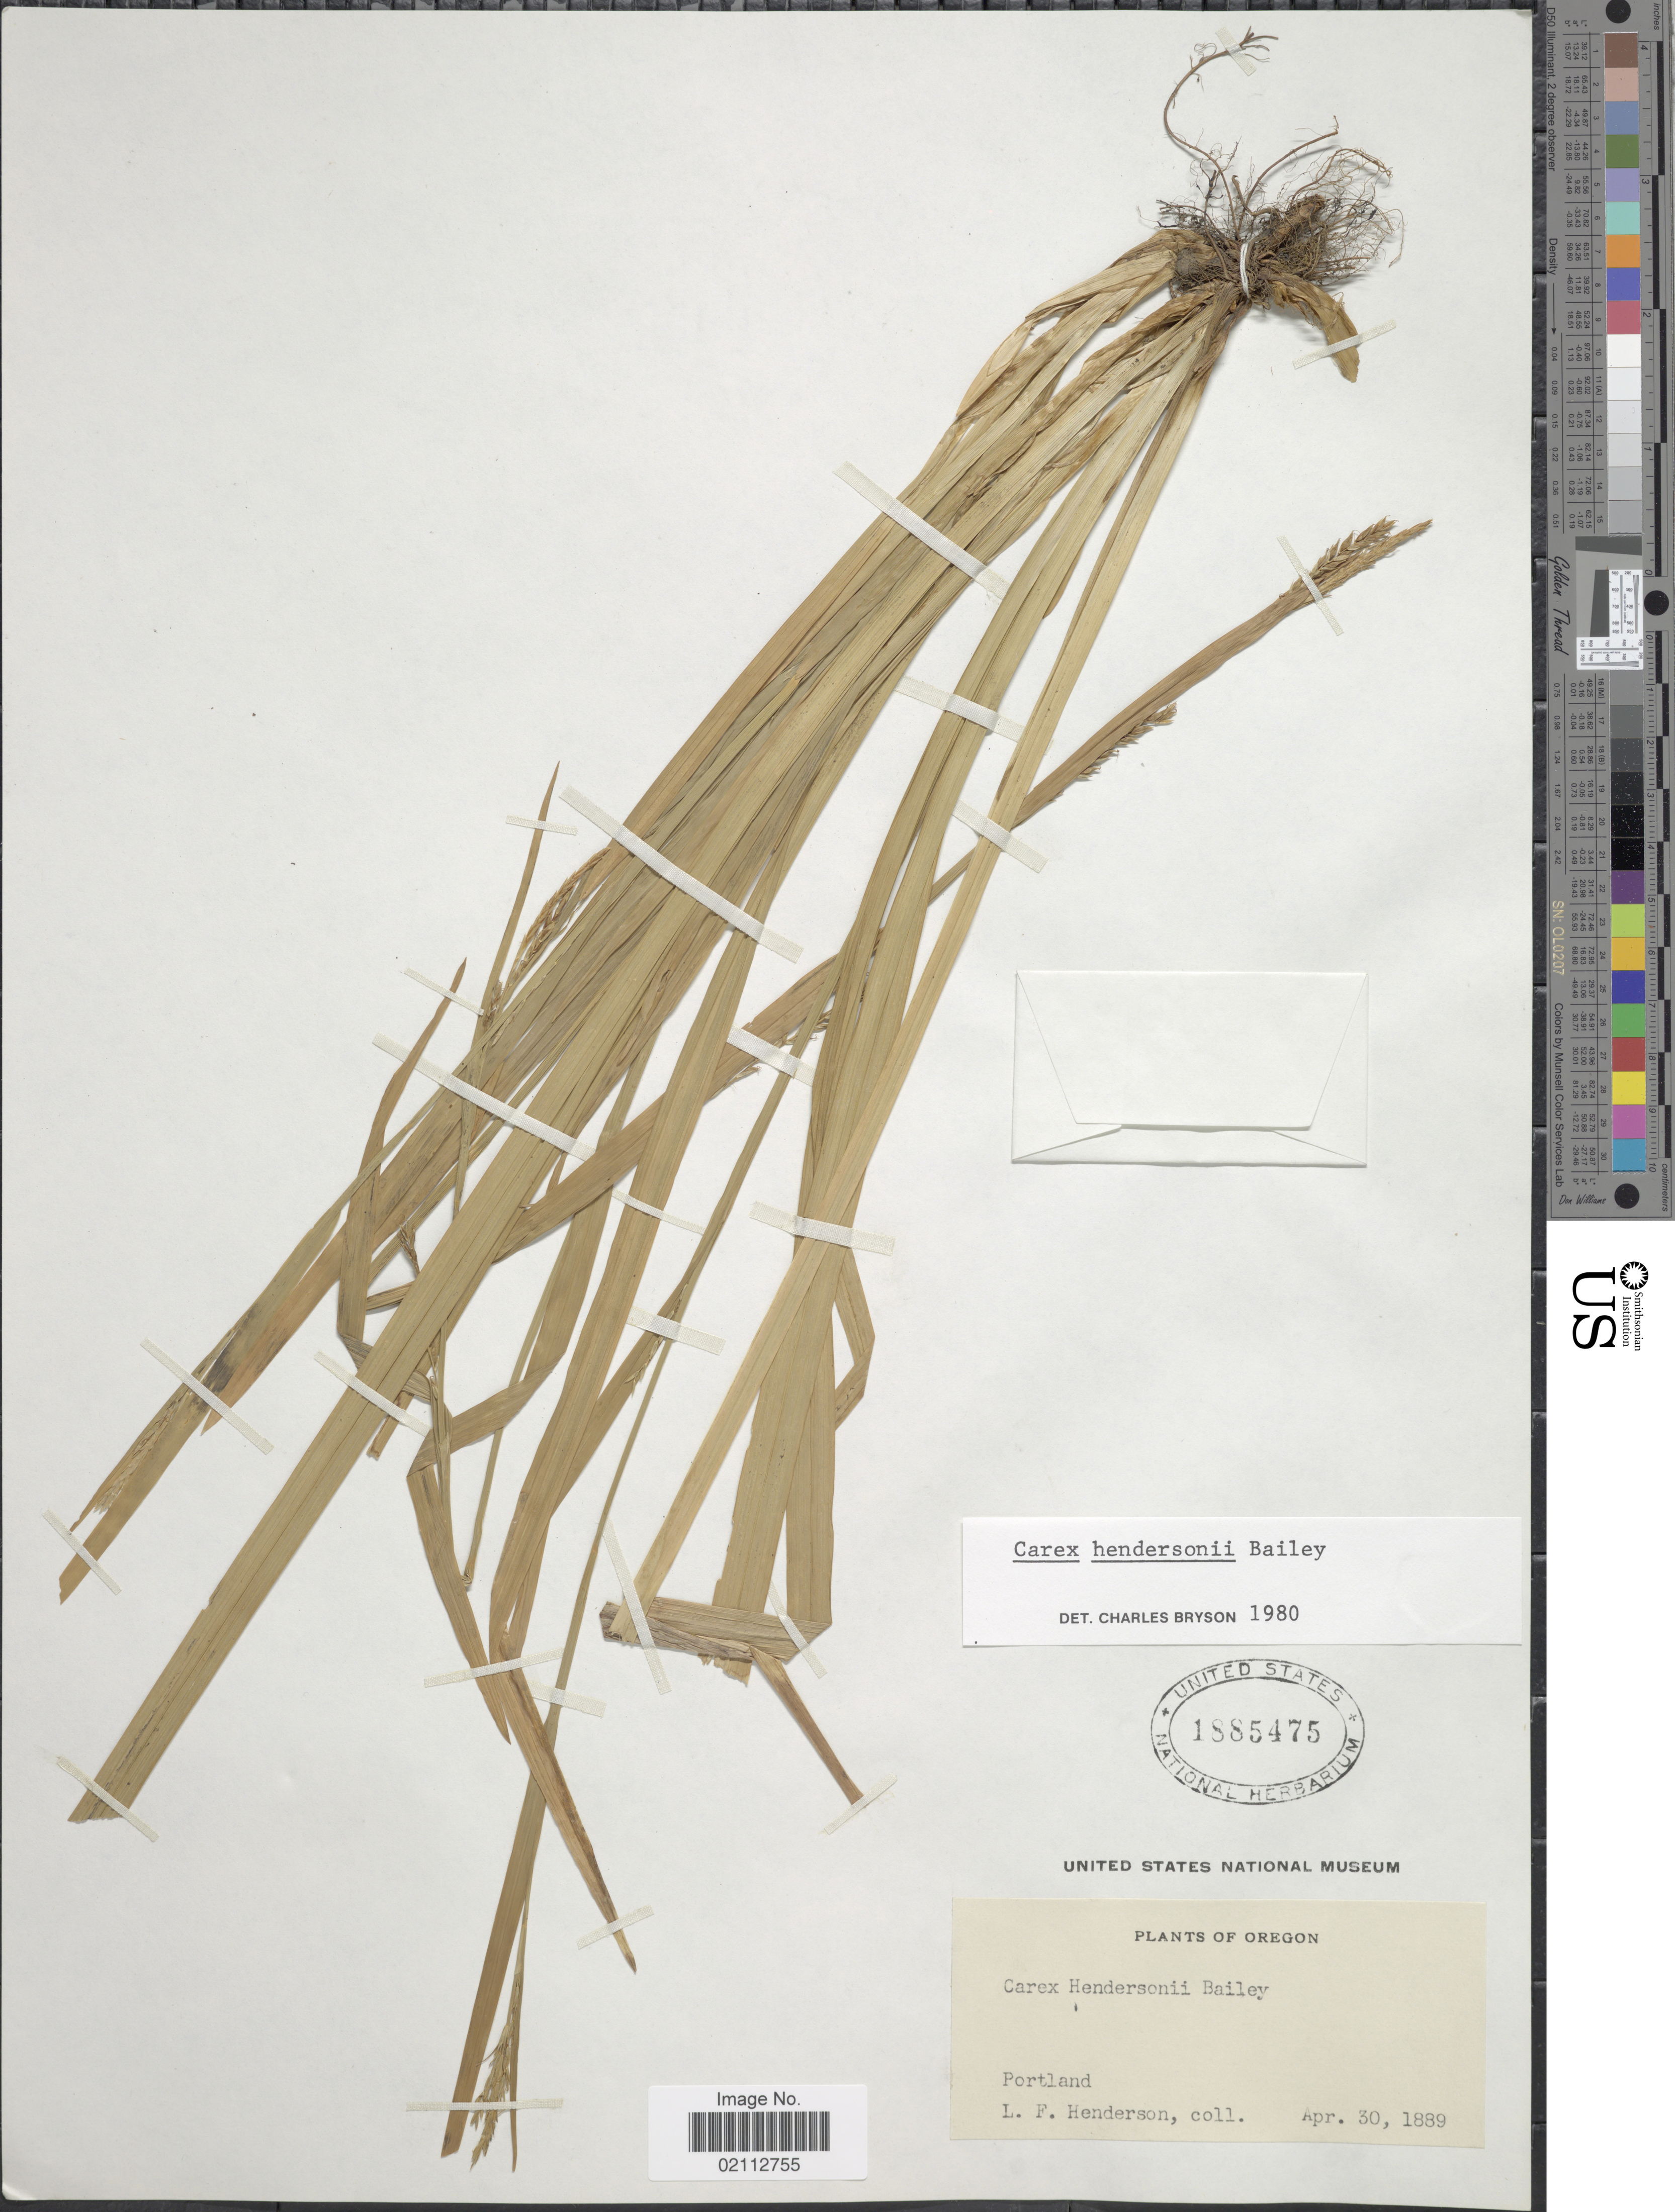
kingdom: Plantae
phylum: Tracheophyta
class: Liliopsida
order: Poales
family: Cyperaceae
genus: Carex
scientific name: Carex hendersonii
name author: L.H. Bailey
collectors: L. Henderson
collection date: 1889-04-30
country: United States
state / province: Oregon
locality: Portland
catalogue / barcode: US 1885475